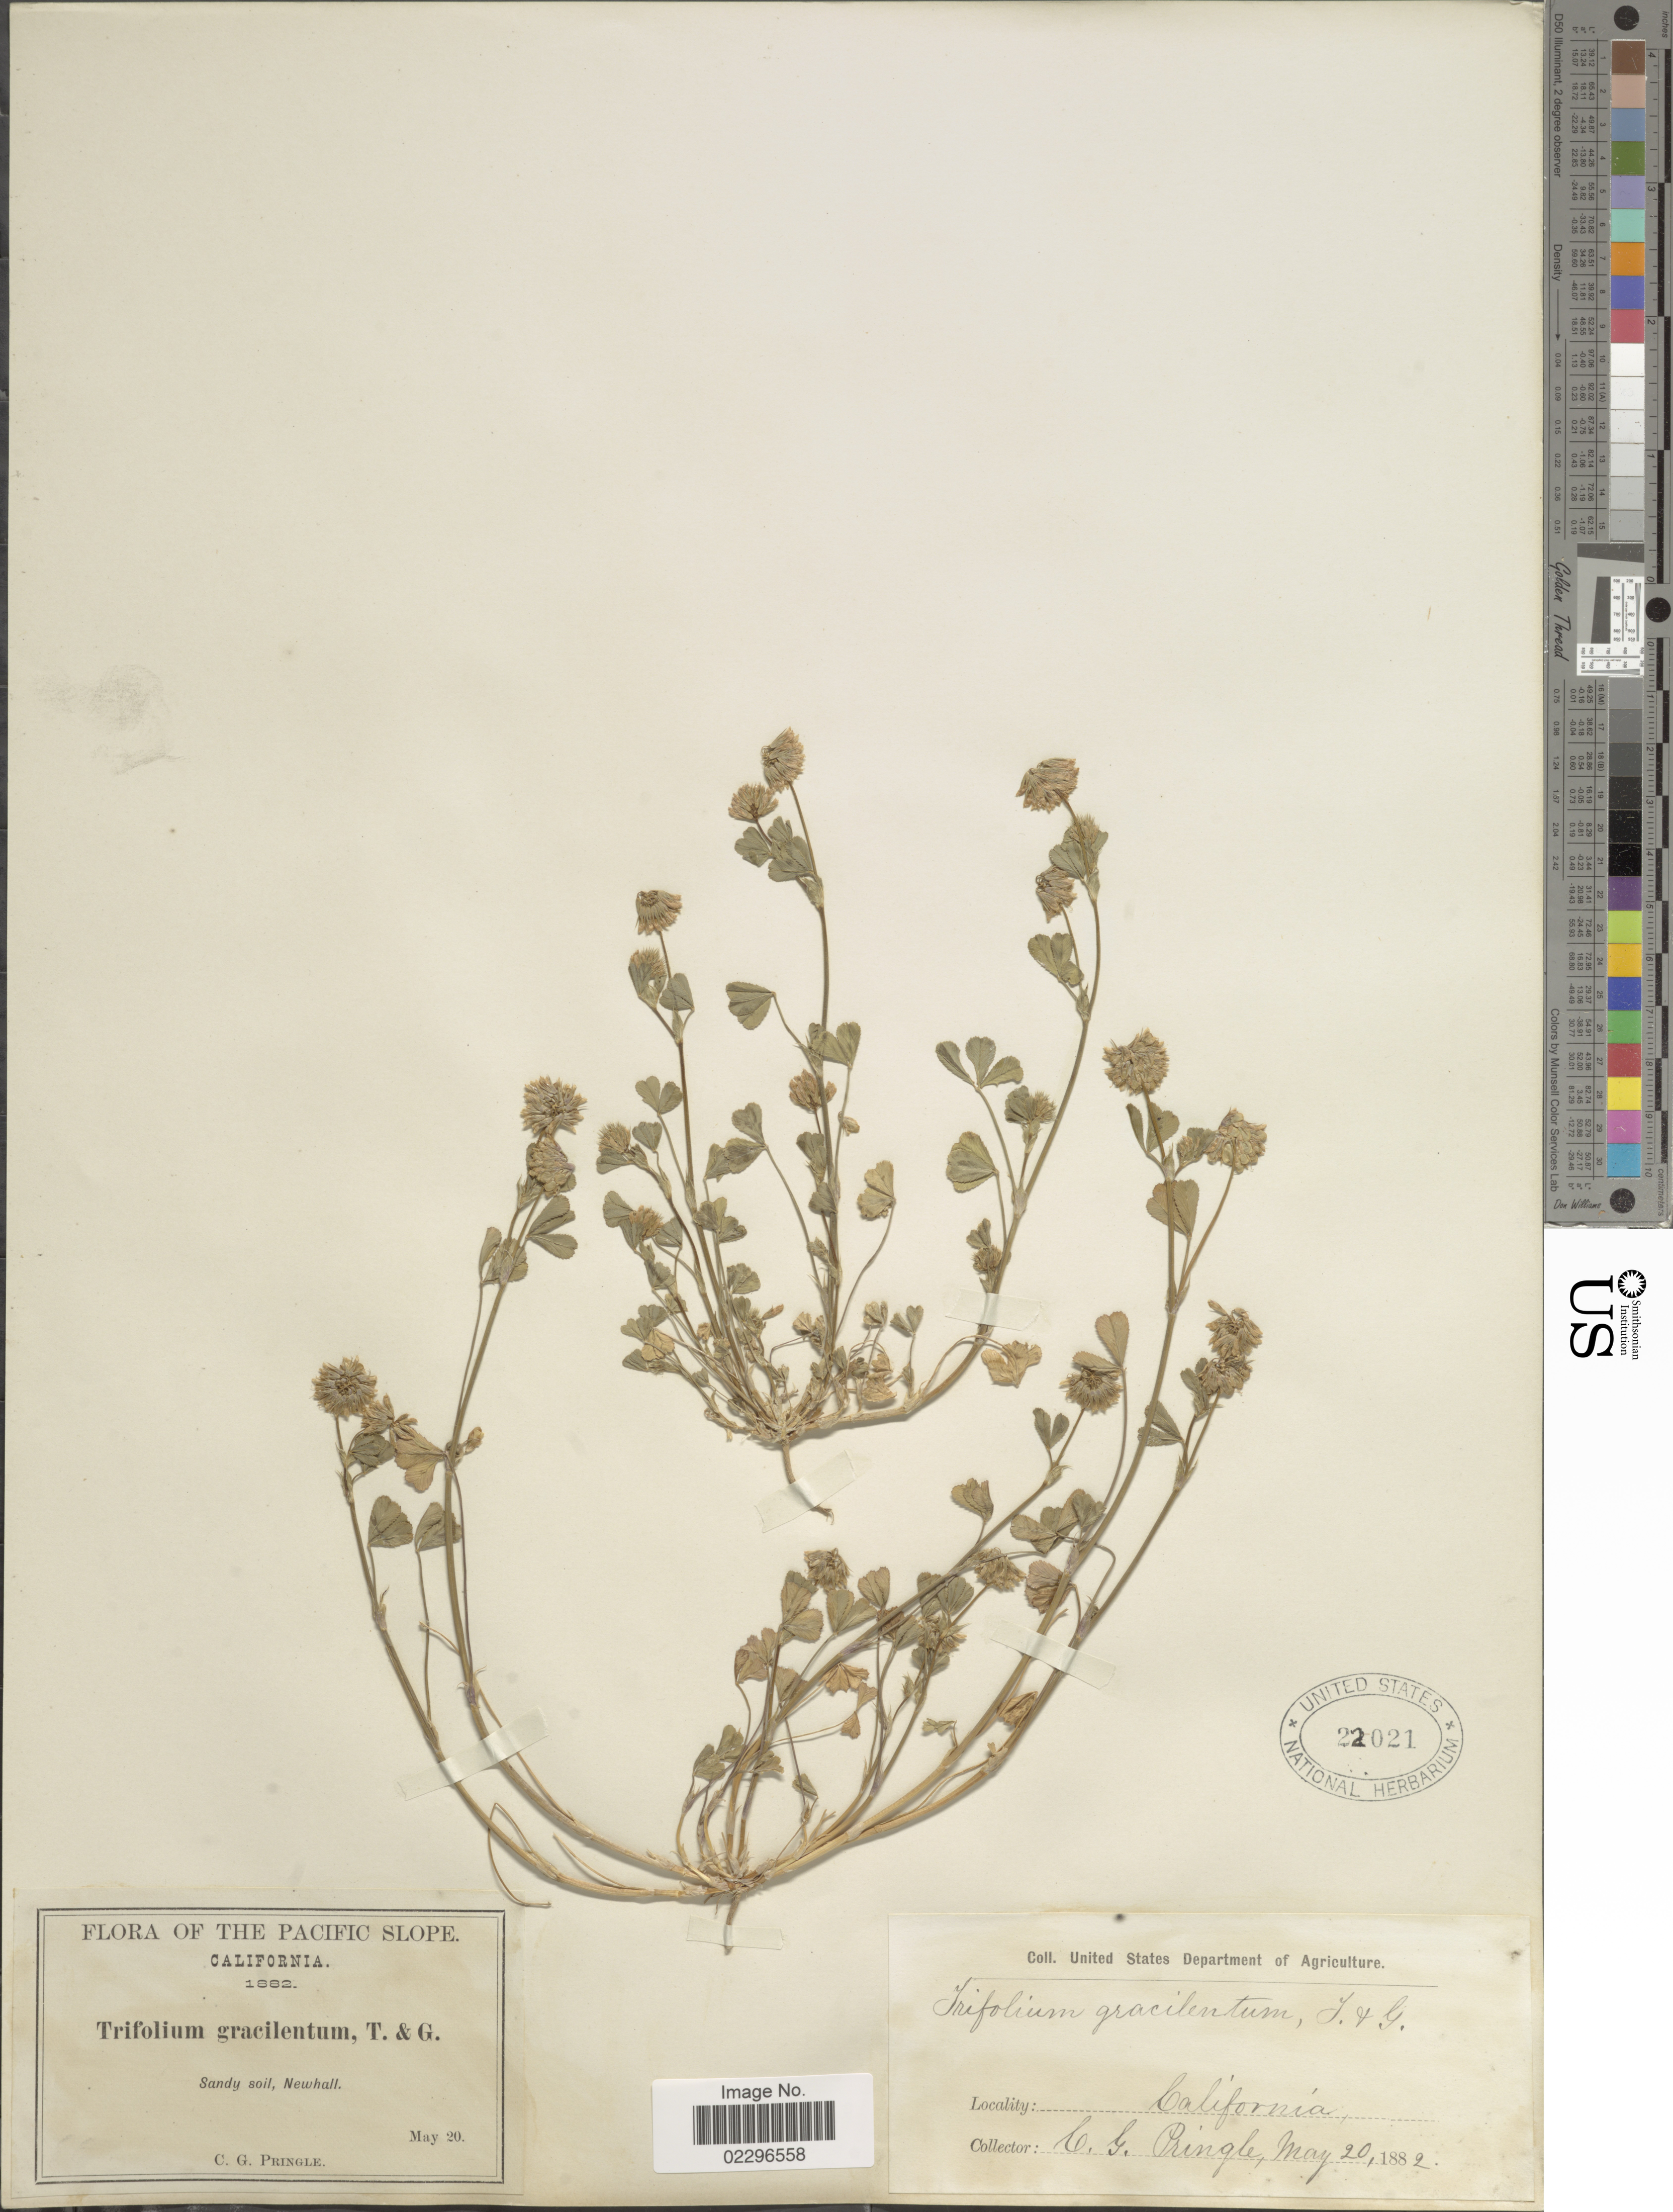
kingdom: Plantae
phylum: Tracheophyta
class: Magnoliopsida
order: Fabales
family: Fabaceae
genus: Trifolium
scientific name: Trifolium gracilentum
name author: Torr. & A. Gray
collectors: C. G. Pringle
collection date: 1882-05-20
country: United States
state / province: California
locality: The Pacific Slope, California, Sandy soil, Newhall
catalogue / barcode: US 22021